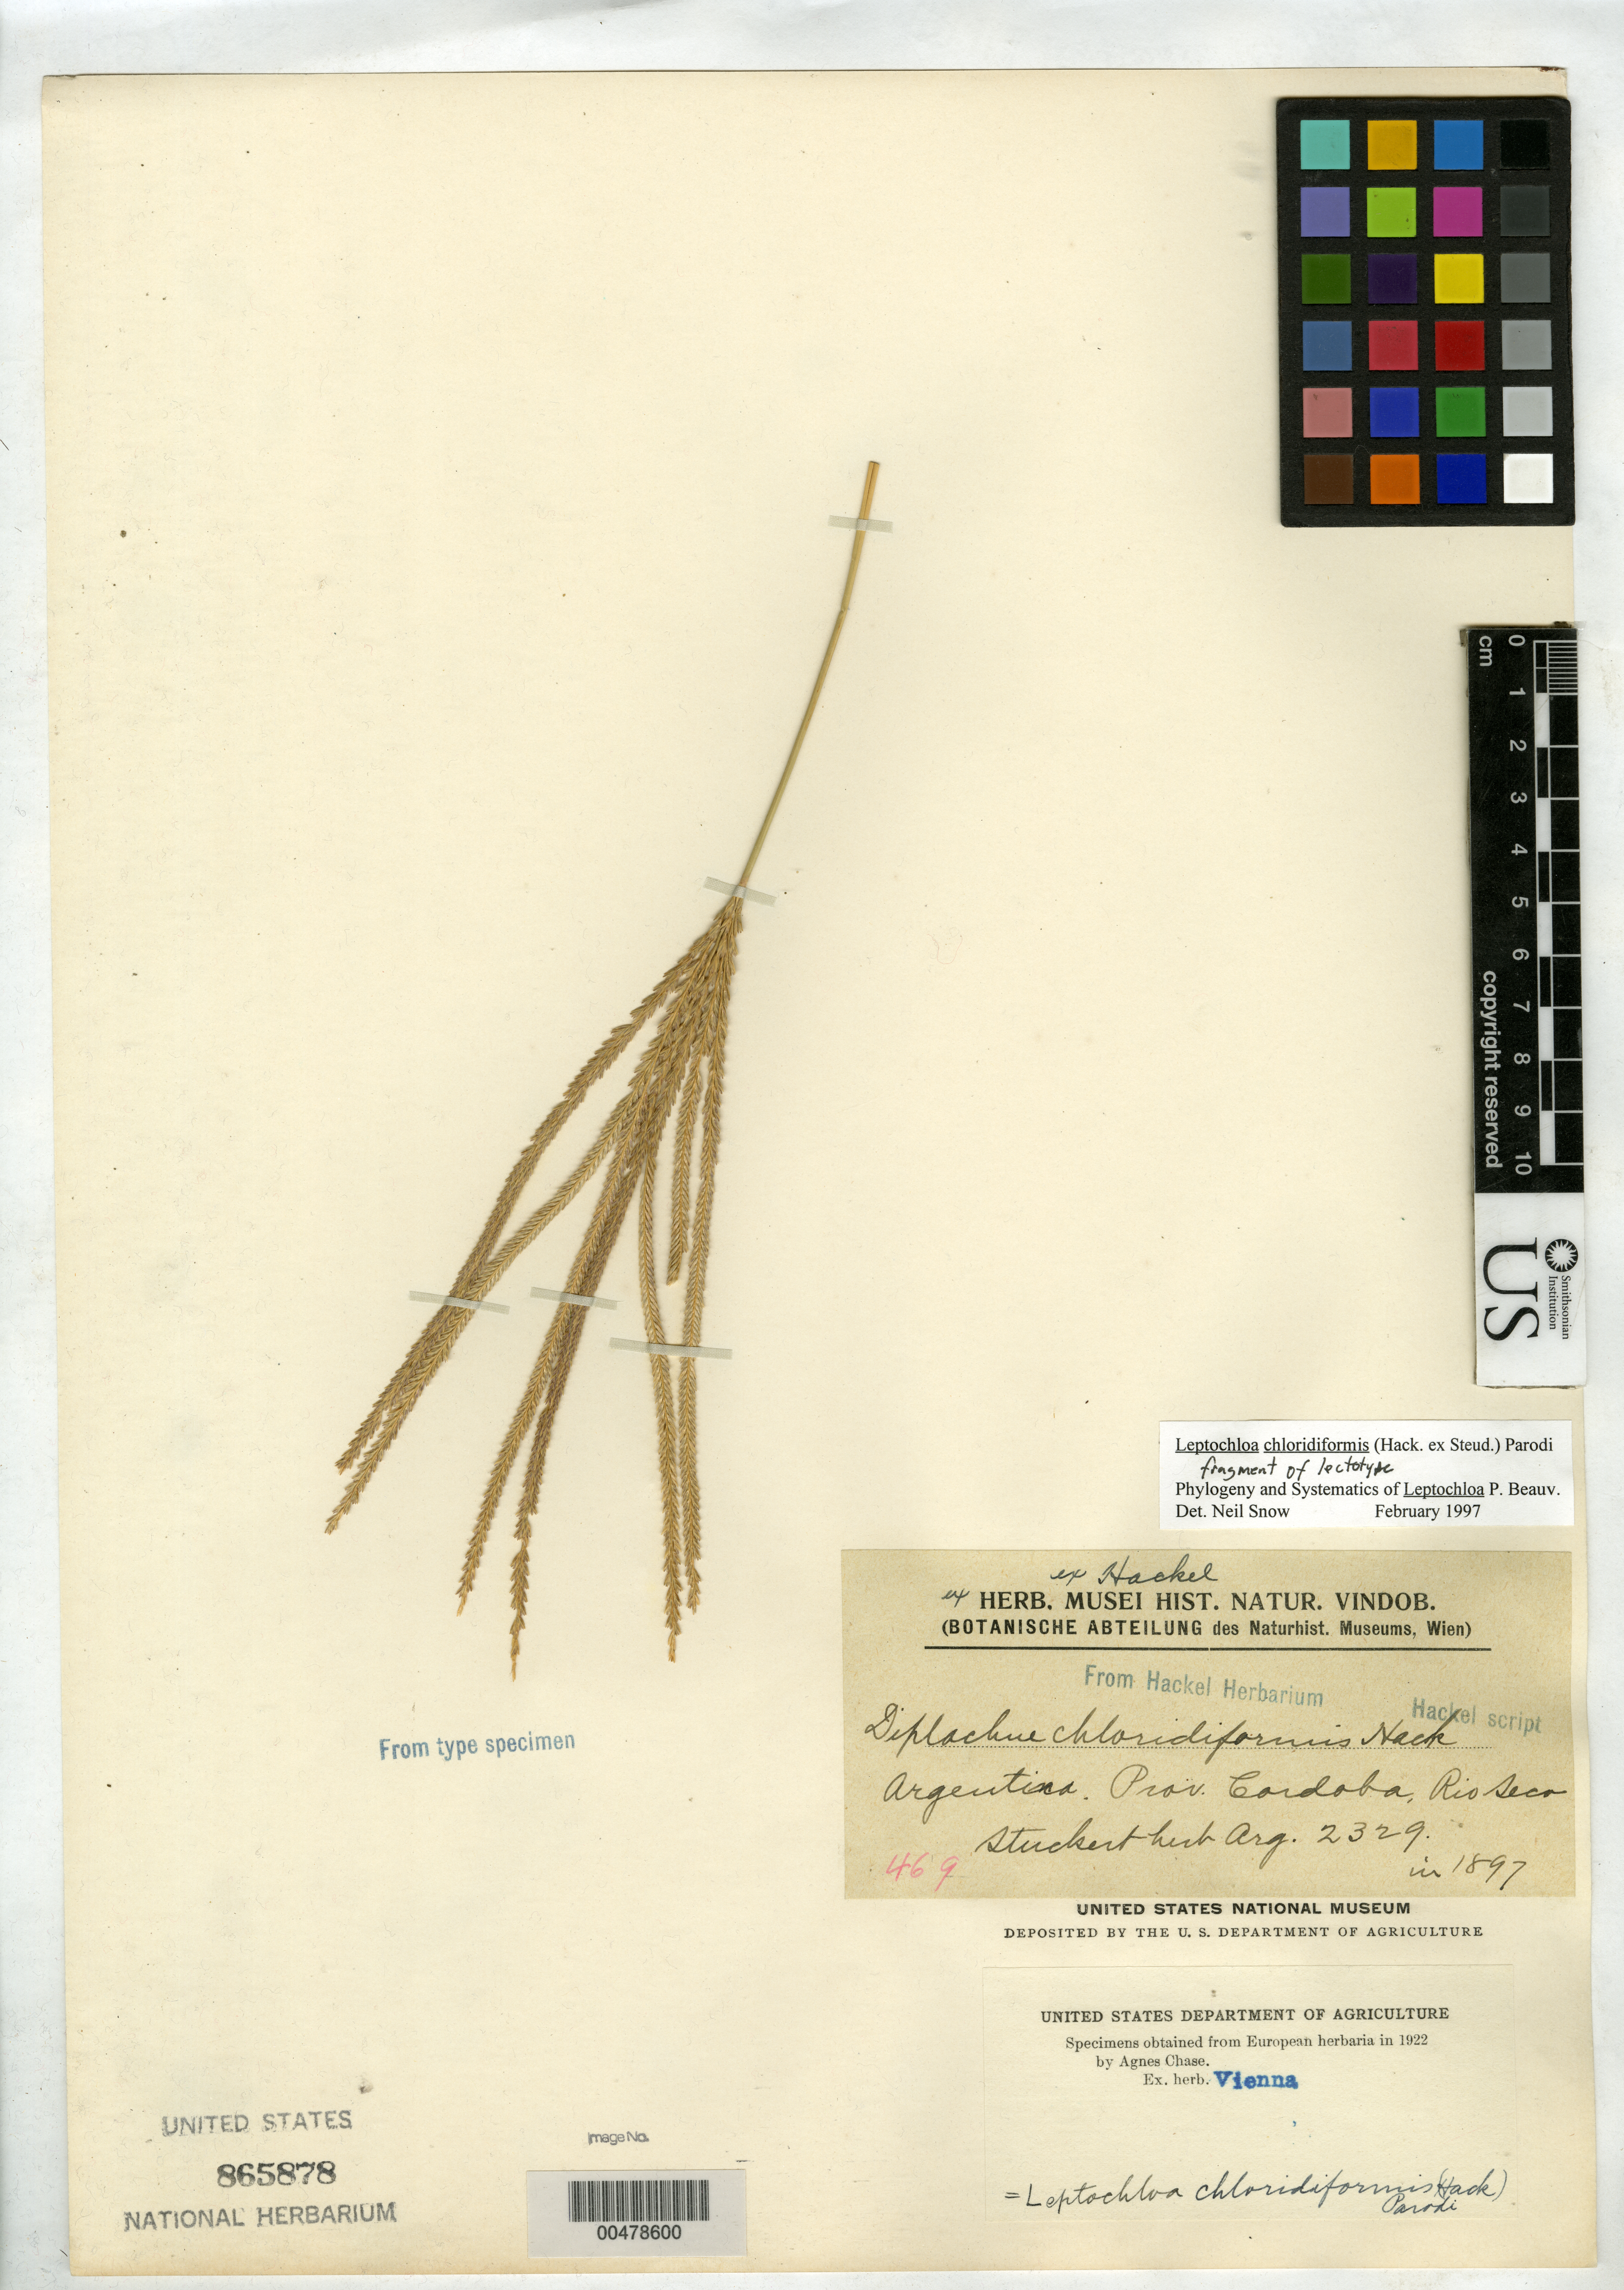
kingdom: Plantae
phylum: Tracheophyta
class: Liliopsida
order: Poales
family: Poaceae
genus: Diplachne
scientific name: Diplachne chloridiformis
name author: Hack. ex Stuck.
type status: Type Fragment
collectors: T. Stuckert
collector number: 2329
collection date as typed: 1897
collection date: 1897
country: Argentina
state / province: Córdoba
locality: Rio Seco.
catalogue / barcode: US 865878